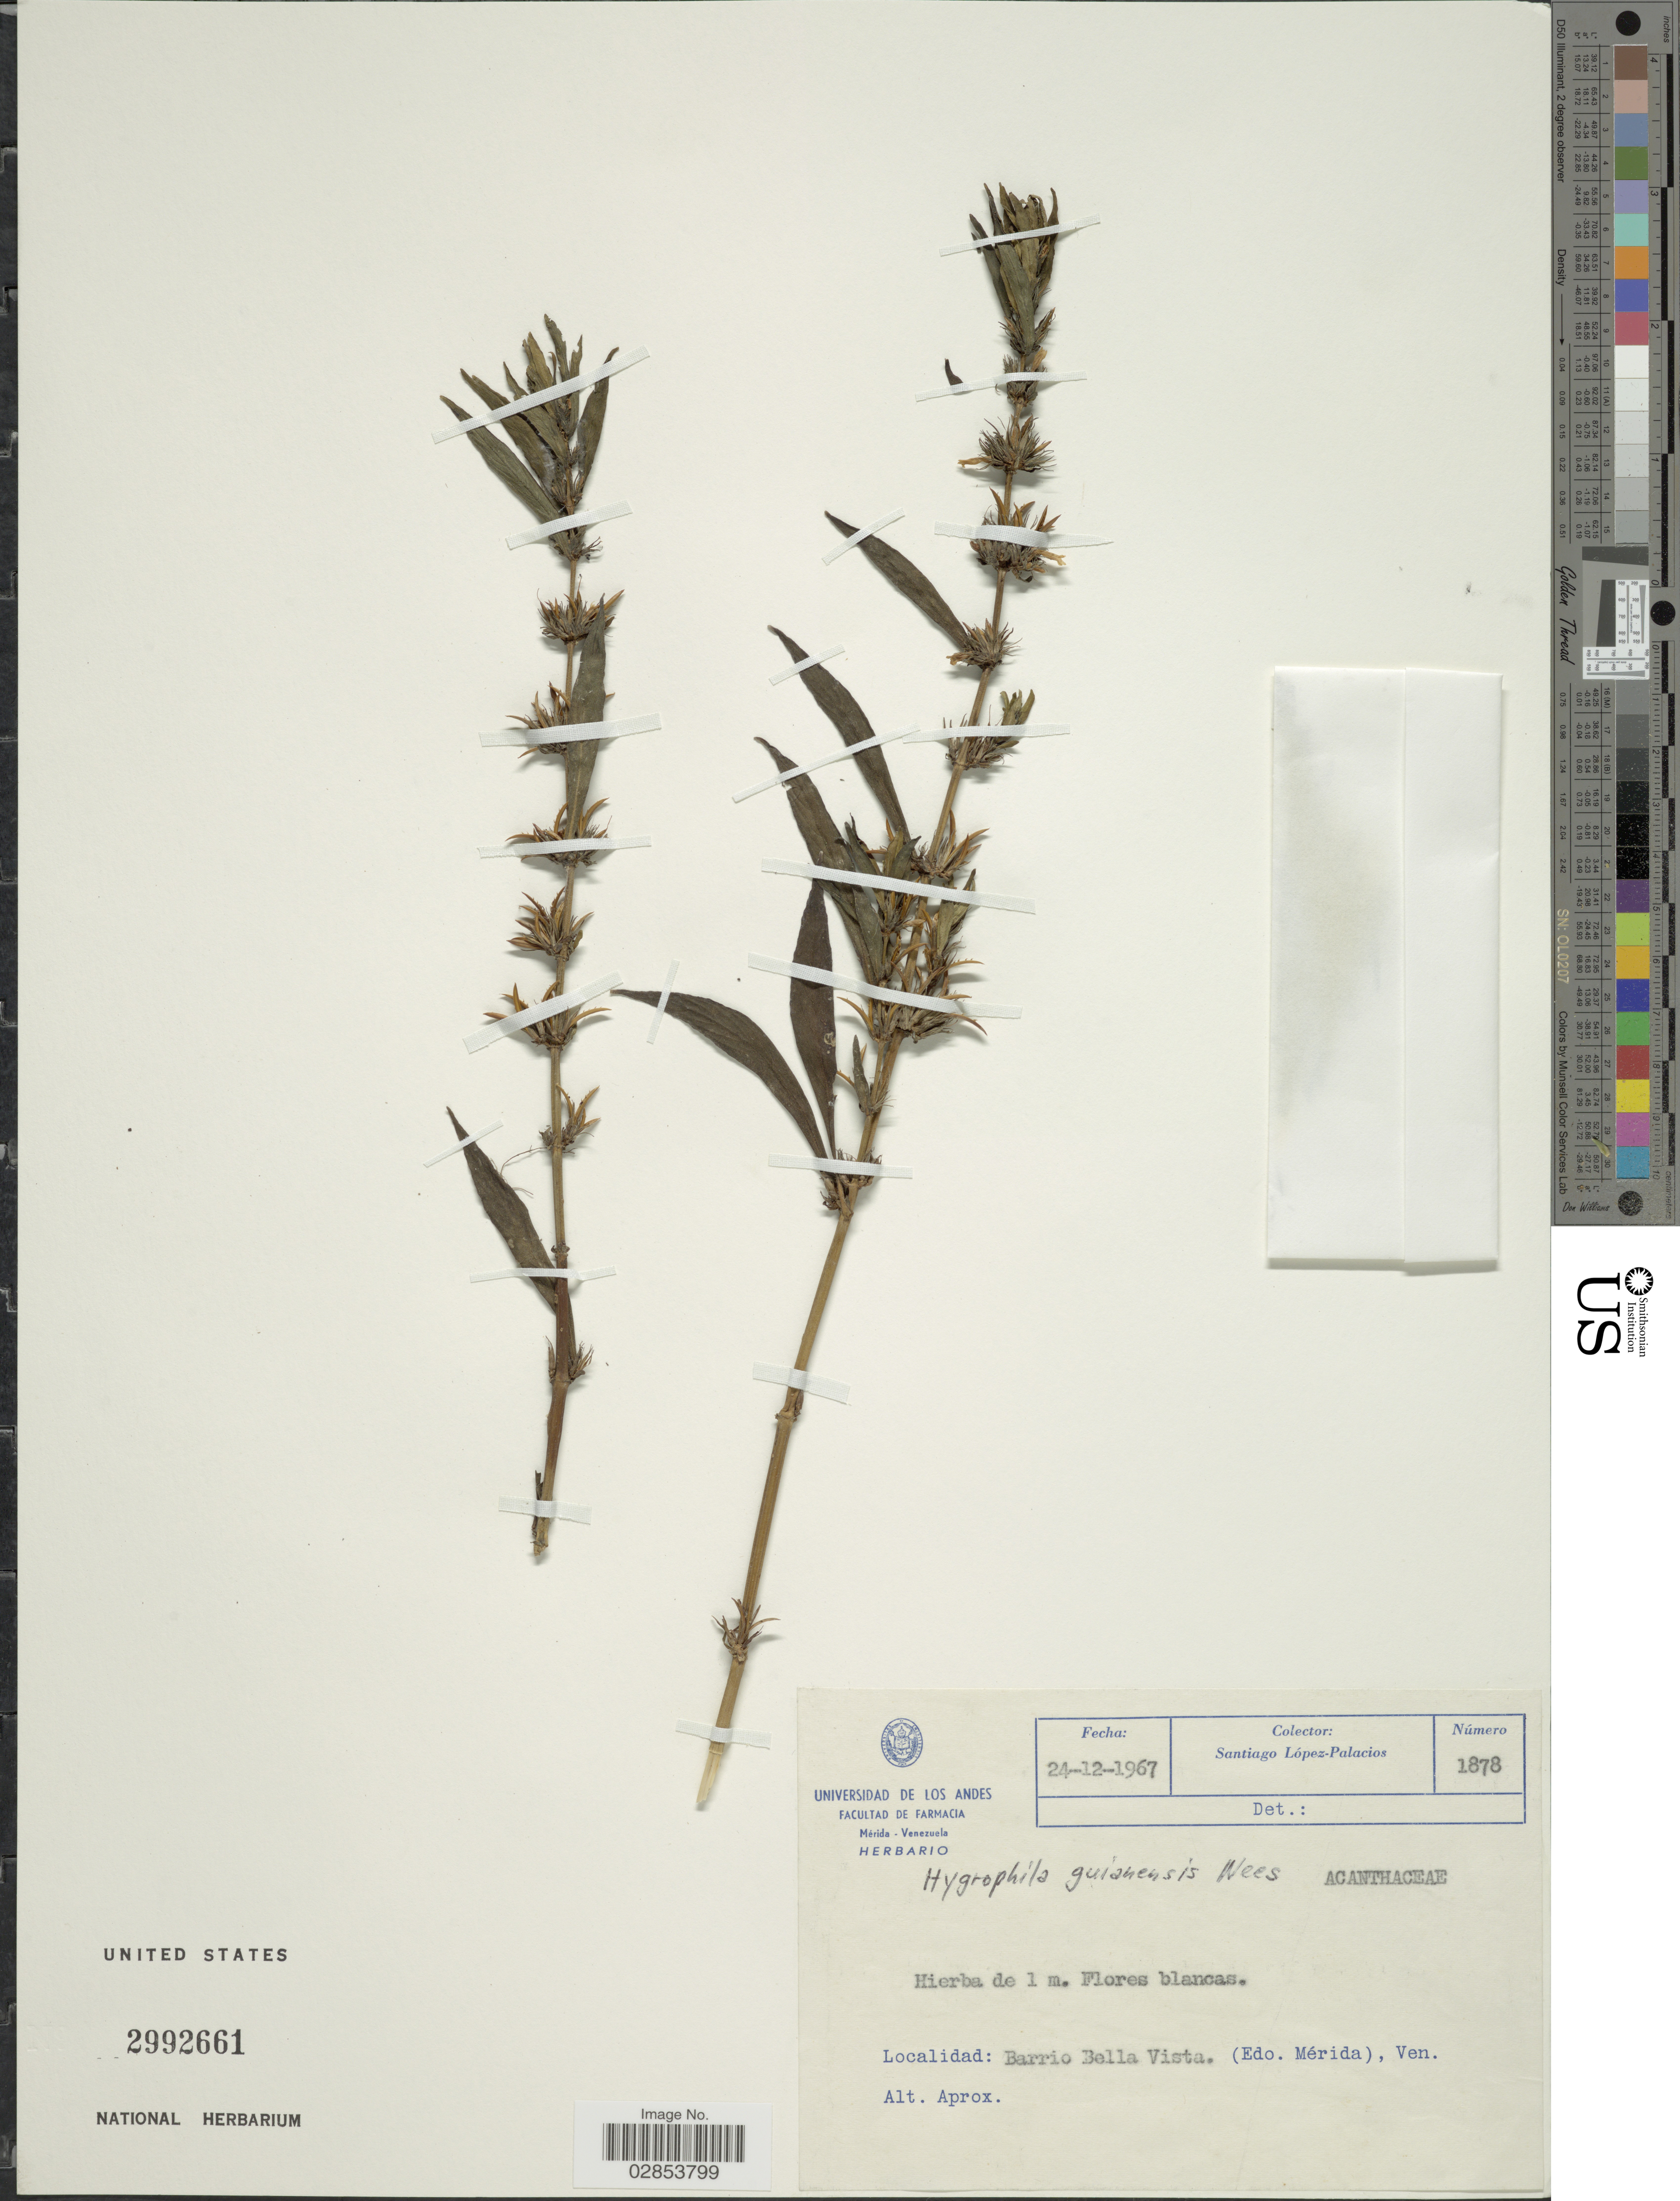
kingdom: Plantae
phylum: Tracheophyta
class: Magnoliopsida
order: Lamiales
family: Acanthaceae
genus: Hygrophila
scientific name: Hygrophila costata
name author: Nees & T. Nees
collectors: S. López-Palacios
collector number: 1878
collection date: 1967-12-24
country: Venezuela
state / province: Mérida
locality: Barrio Bella Vista.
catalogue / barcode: US 2992661